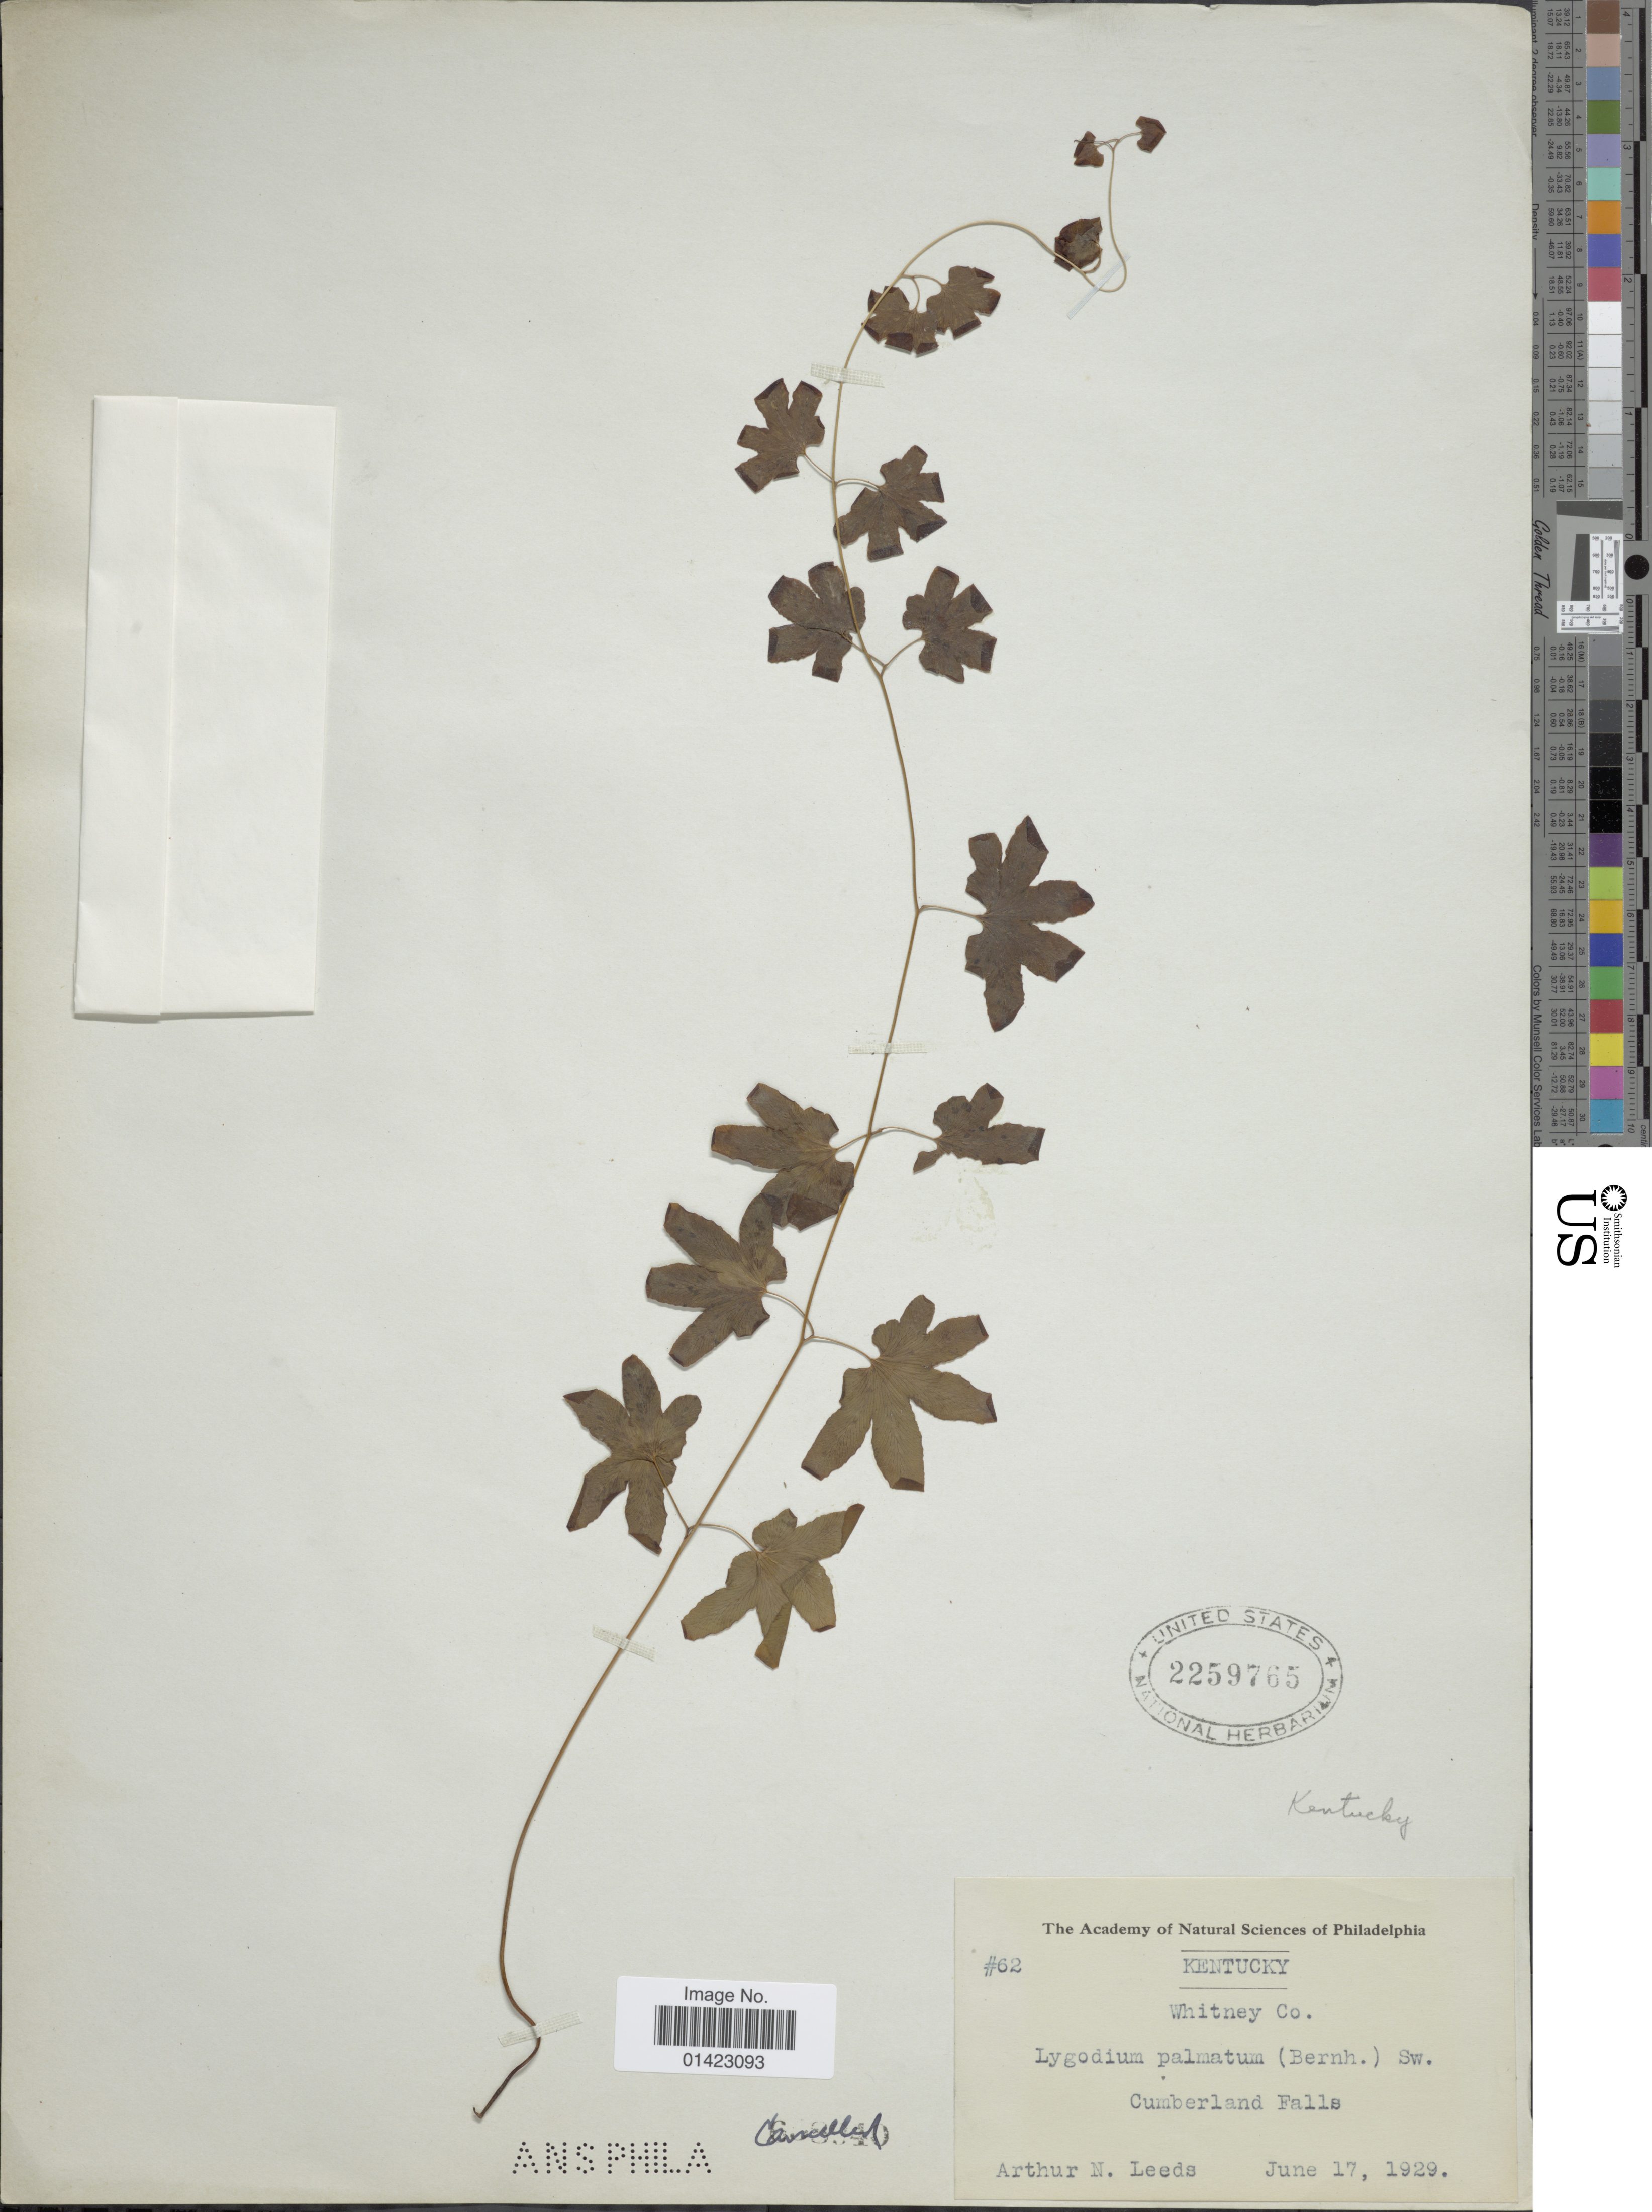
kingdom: Plantae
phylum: Tracheophyta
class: Polypodiopsida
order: Schizaeales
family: Lygodiaceae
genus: Lygodium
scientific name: Lygodium palmatum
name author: (Bernh.) Sw.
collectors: A. N. Leeds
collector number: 62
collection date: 1929-06-17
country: United States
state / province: Kentucky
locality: Kentucky, Cumberland Falls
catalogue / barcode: US 2259765